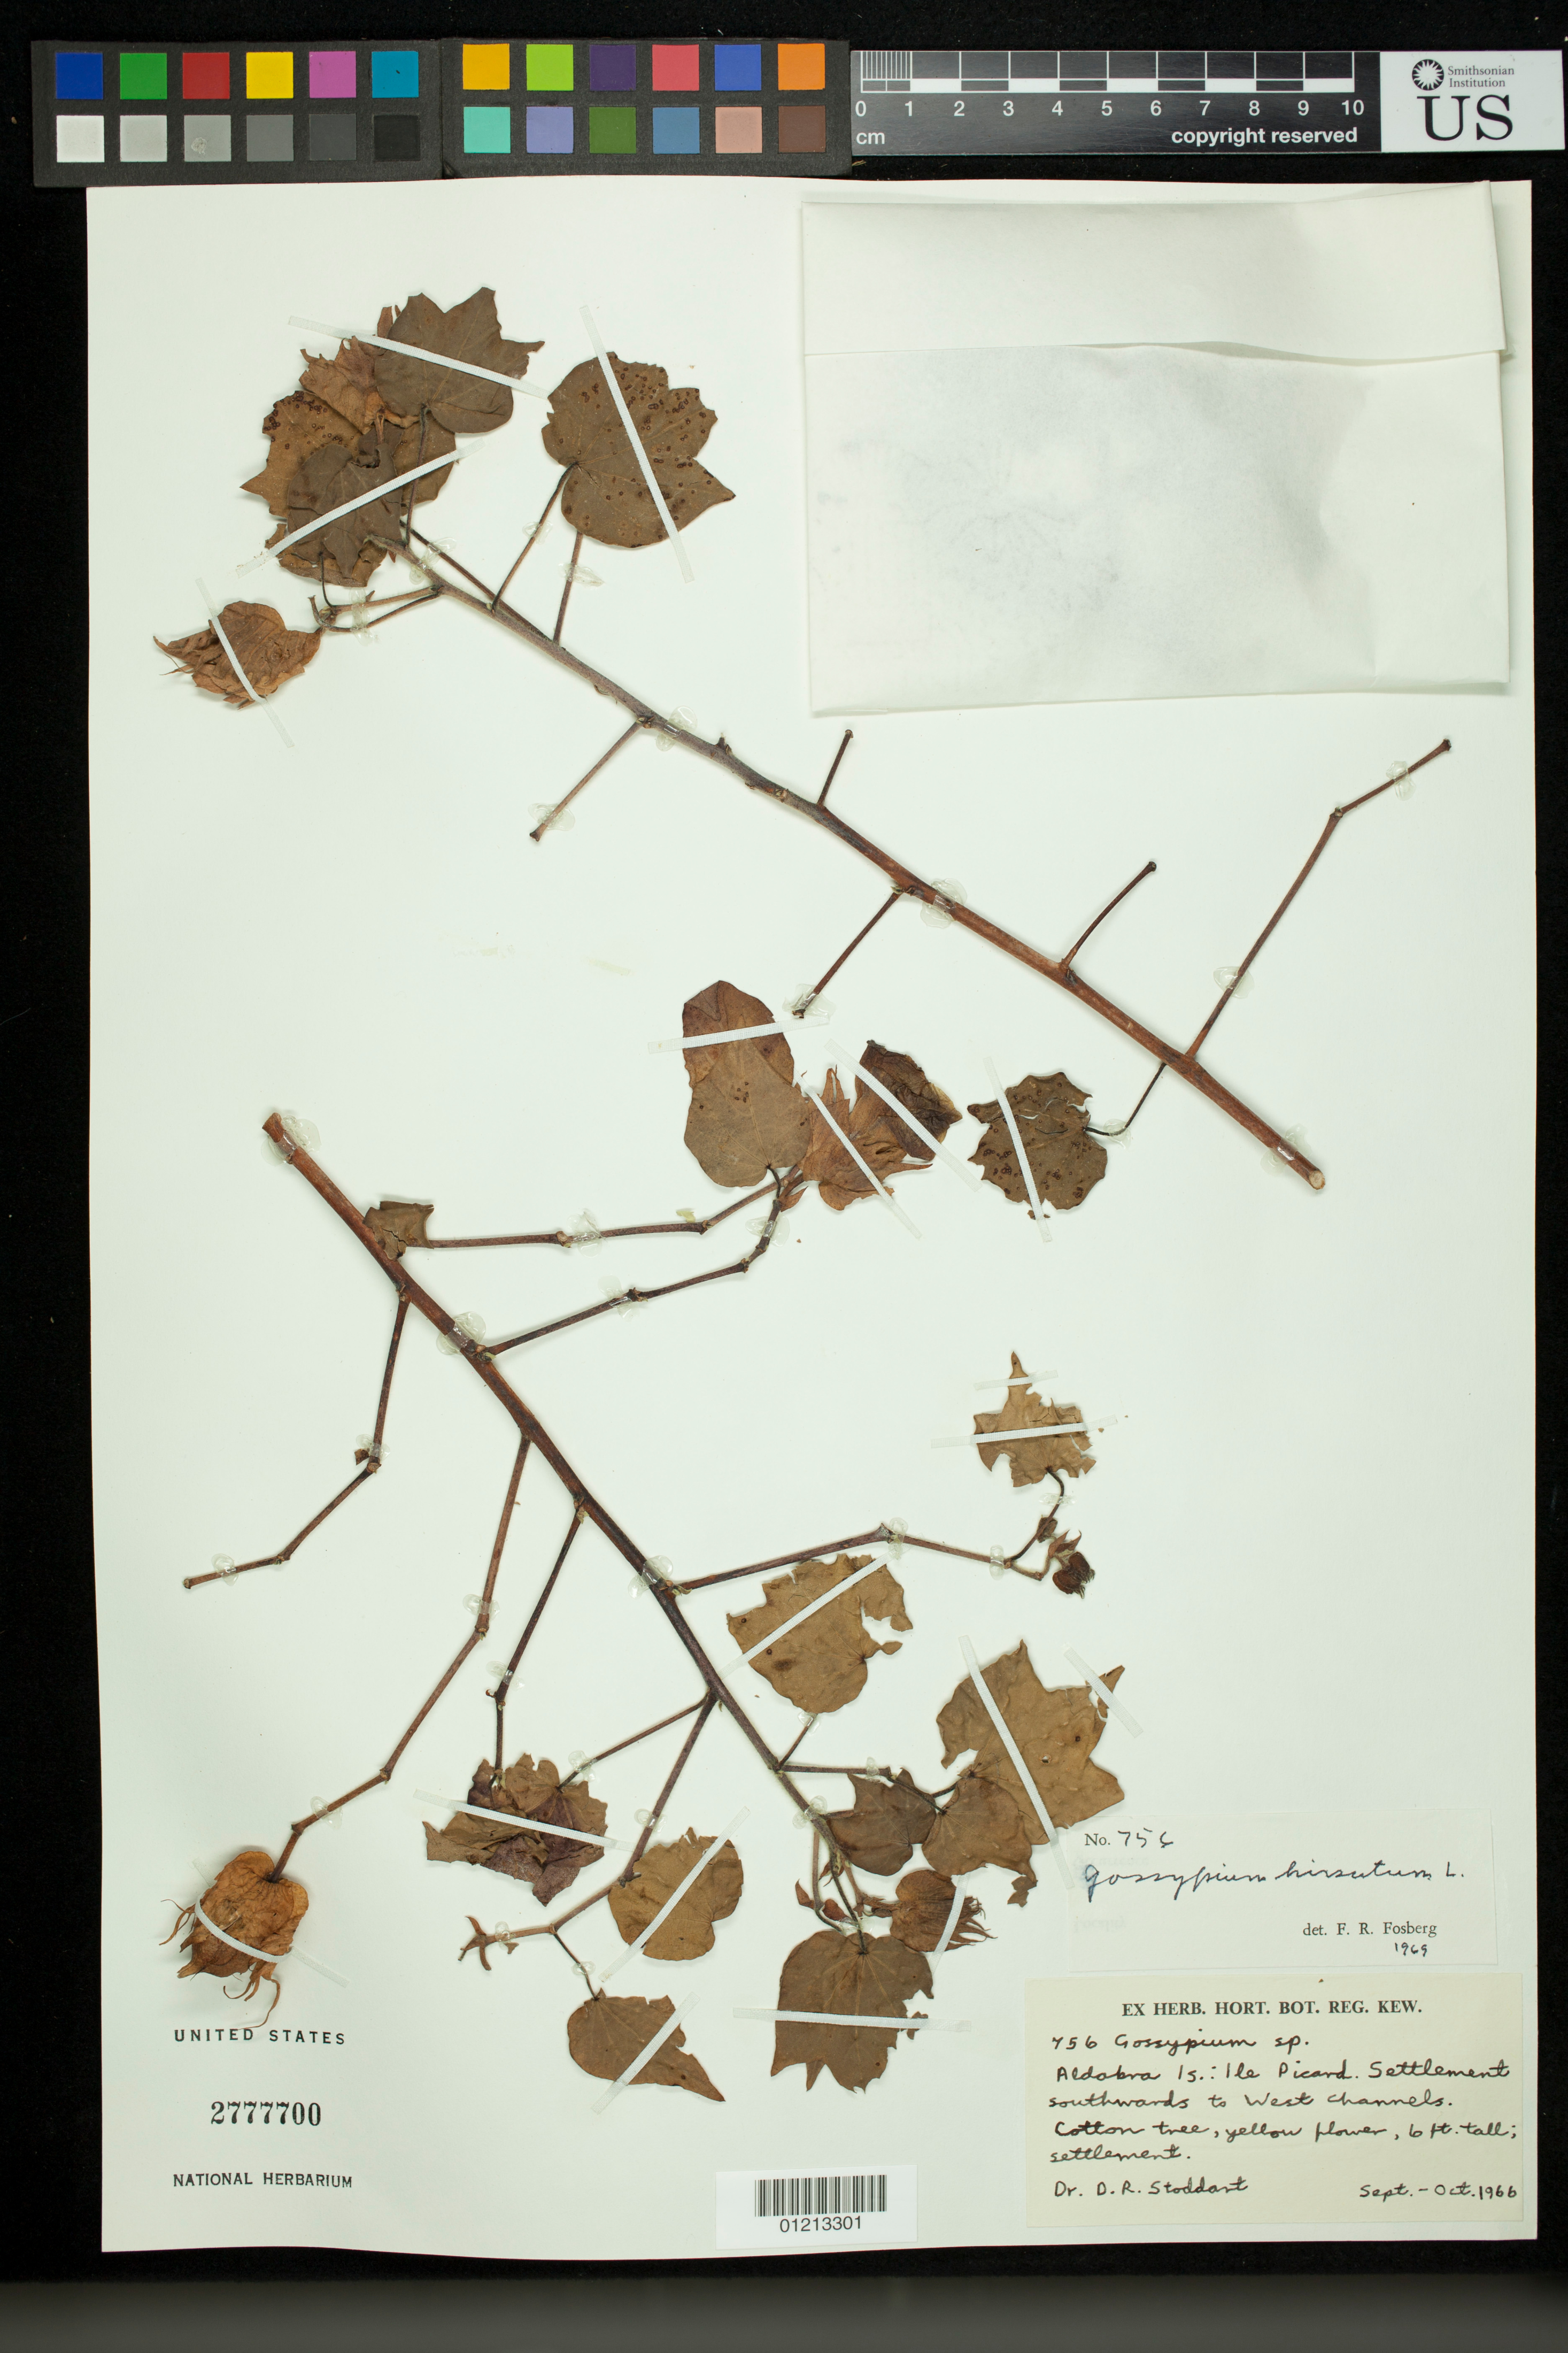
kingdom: Plantae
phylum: Tracheophyta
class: Magnoliopsida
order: Malvales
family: Malvaceae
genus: Gossypium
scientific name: Gossypium hirsutum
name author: L.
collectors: D. R. Stoddart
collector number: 756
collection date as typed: Sep 1966 to -- Oct 1966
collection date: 1966-09/1966-10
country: Seychelles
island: Aldabra Atoll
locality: Ile Picard. Settlement southwards to West Channels.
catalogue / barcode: US 2777700